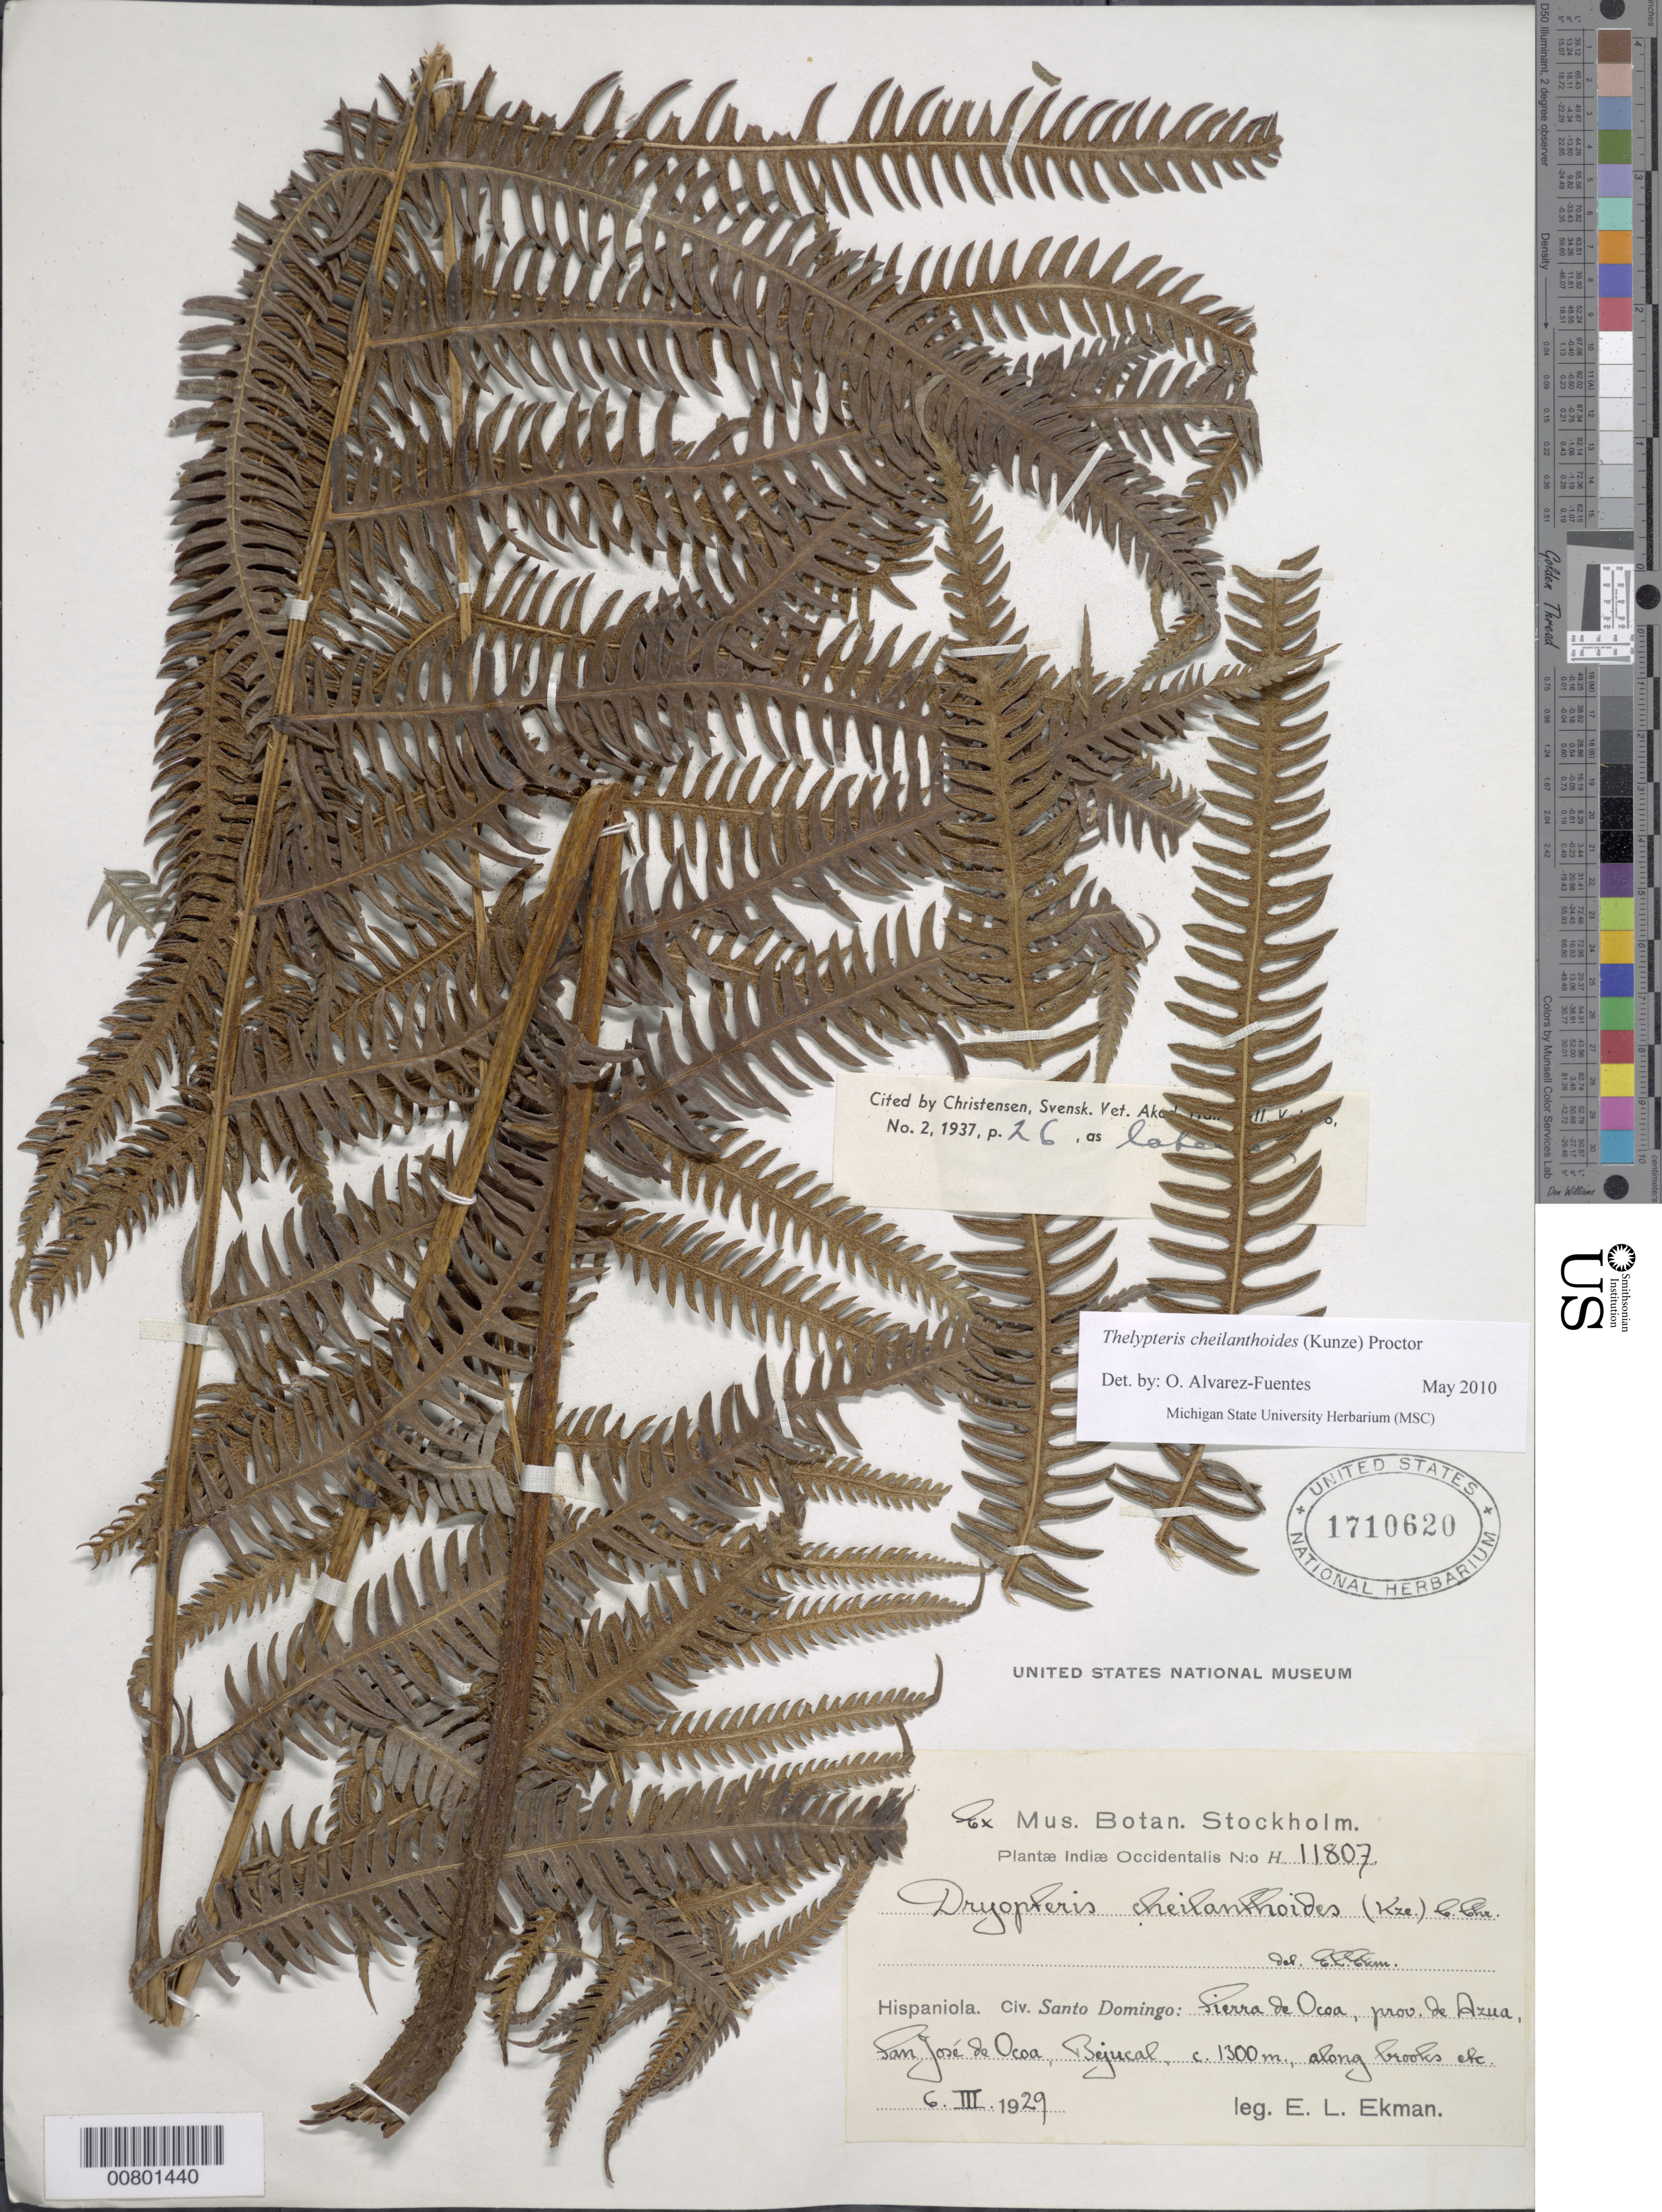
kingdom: Plantae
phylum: Tracheophyta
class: Polypodiopsida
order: Polypodiales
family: Thelypteridaceae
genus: Amauropelta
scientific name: Amauropelta cheilanthoides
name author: (Kunze) Á. Löve & D. Löve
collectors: E. L. Ekman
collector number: H 11807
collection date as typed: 06 Mar 1929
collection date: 1929-03-06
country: Dominican Republic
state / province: Azua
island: Hispaniola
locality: Sierra de Ocoa, San José de Ocoa, Bejucal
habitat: Along brooks, etc.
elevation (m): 1300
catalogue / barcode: US 1710620